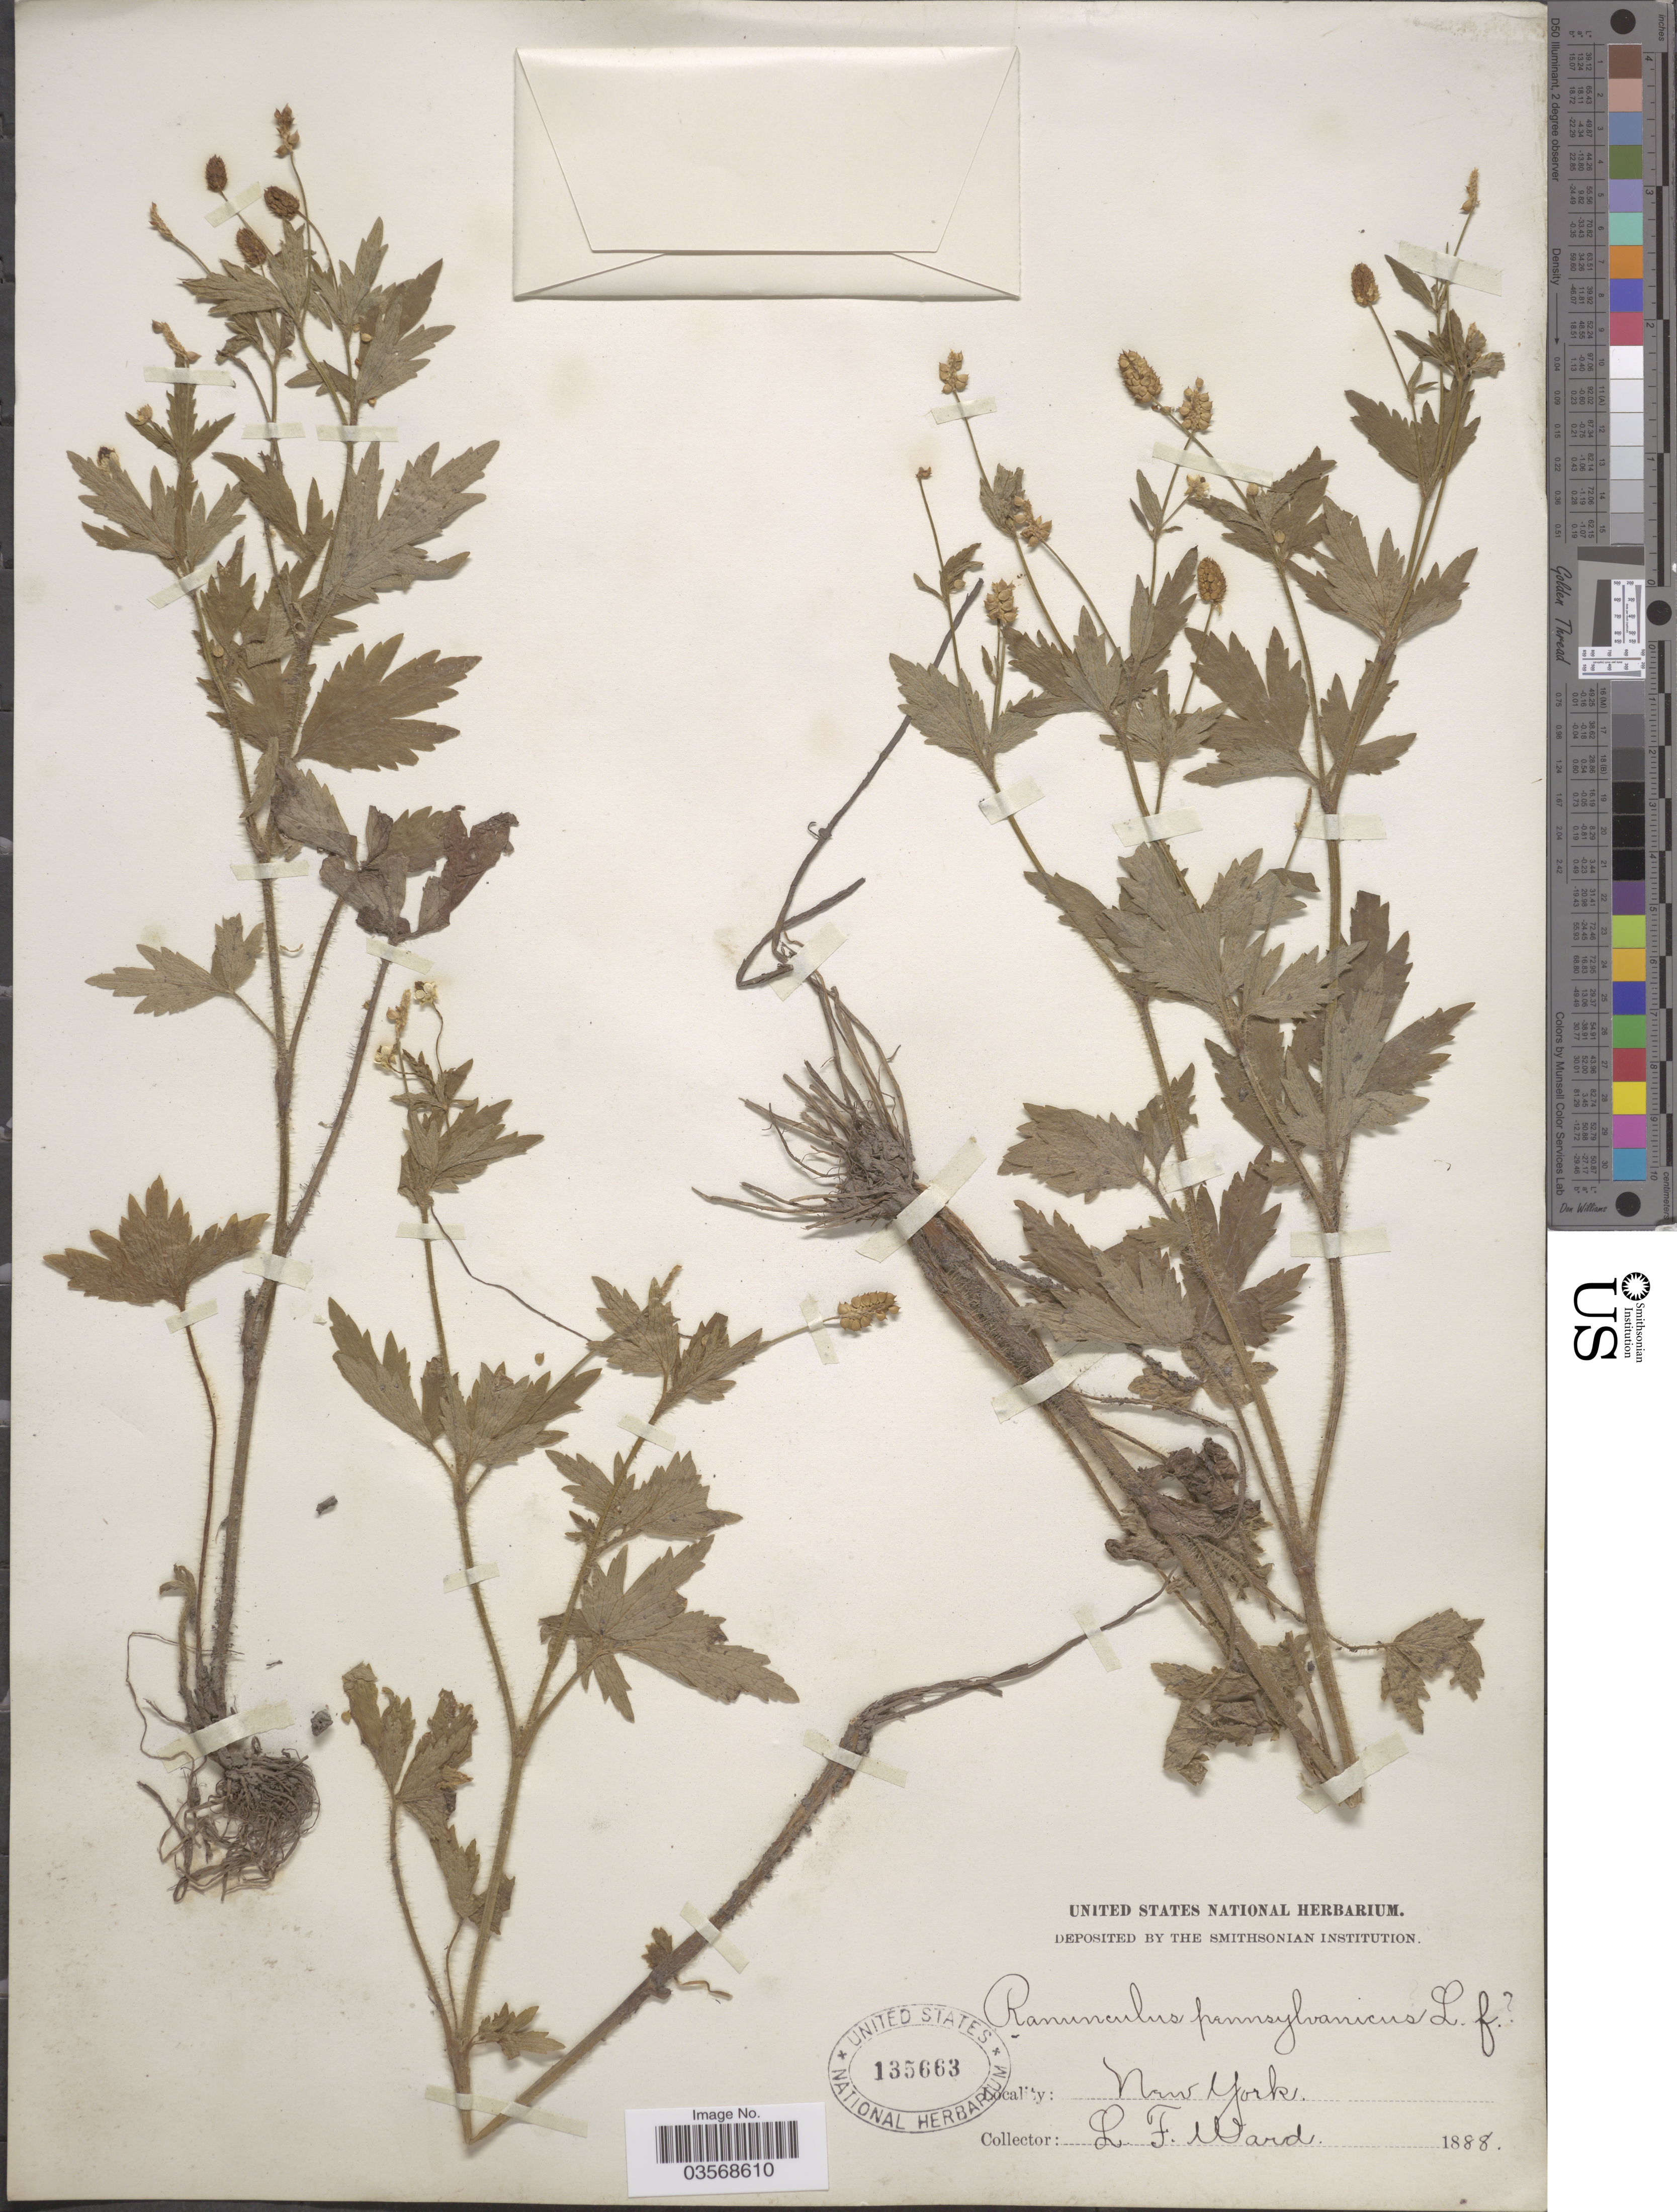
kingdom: Plantae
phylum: Tracheophyta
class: Magnoliopsida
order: Ranunculales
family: Ranunculaceae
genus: Ranunculus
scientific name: Ranunculus pensylvanicus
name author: L. f.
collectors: L. Ward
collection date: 1888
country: United States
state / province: New York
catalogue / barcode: US 135663